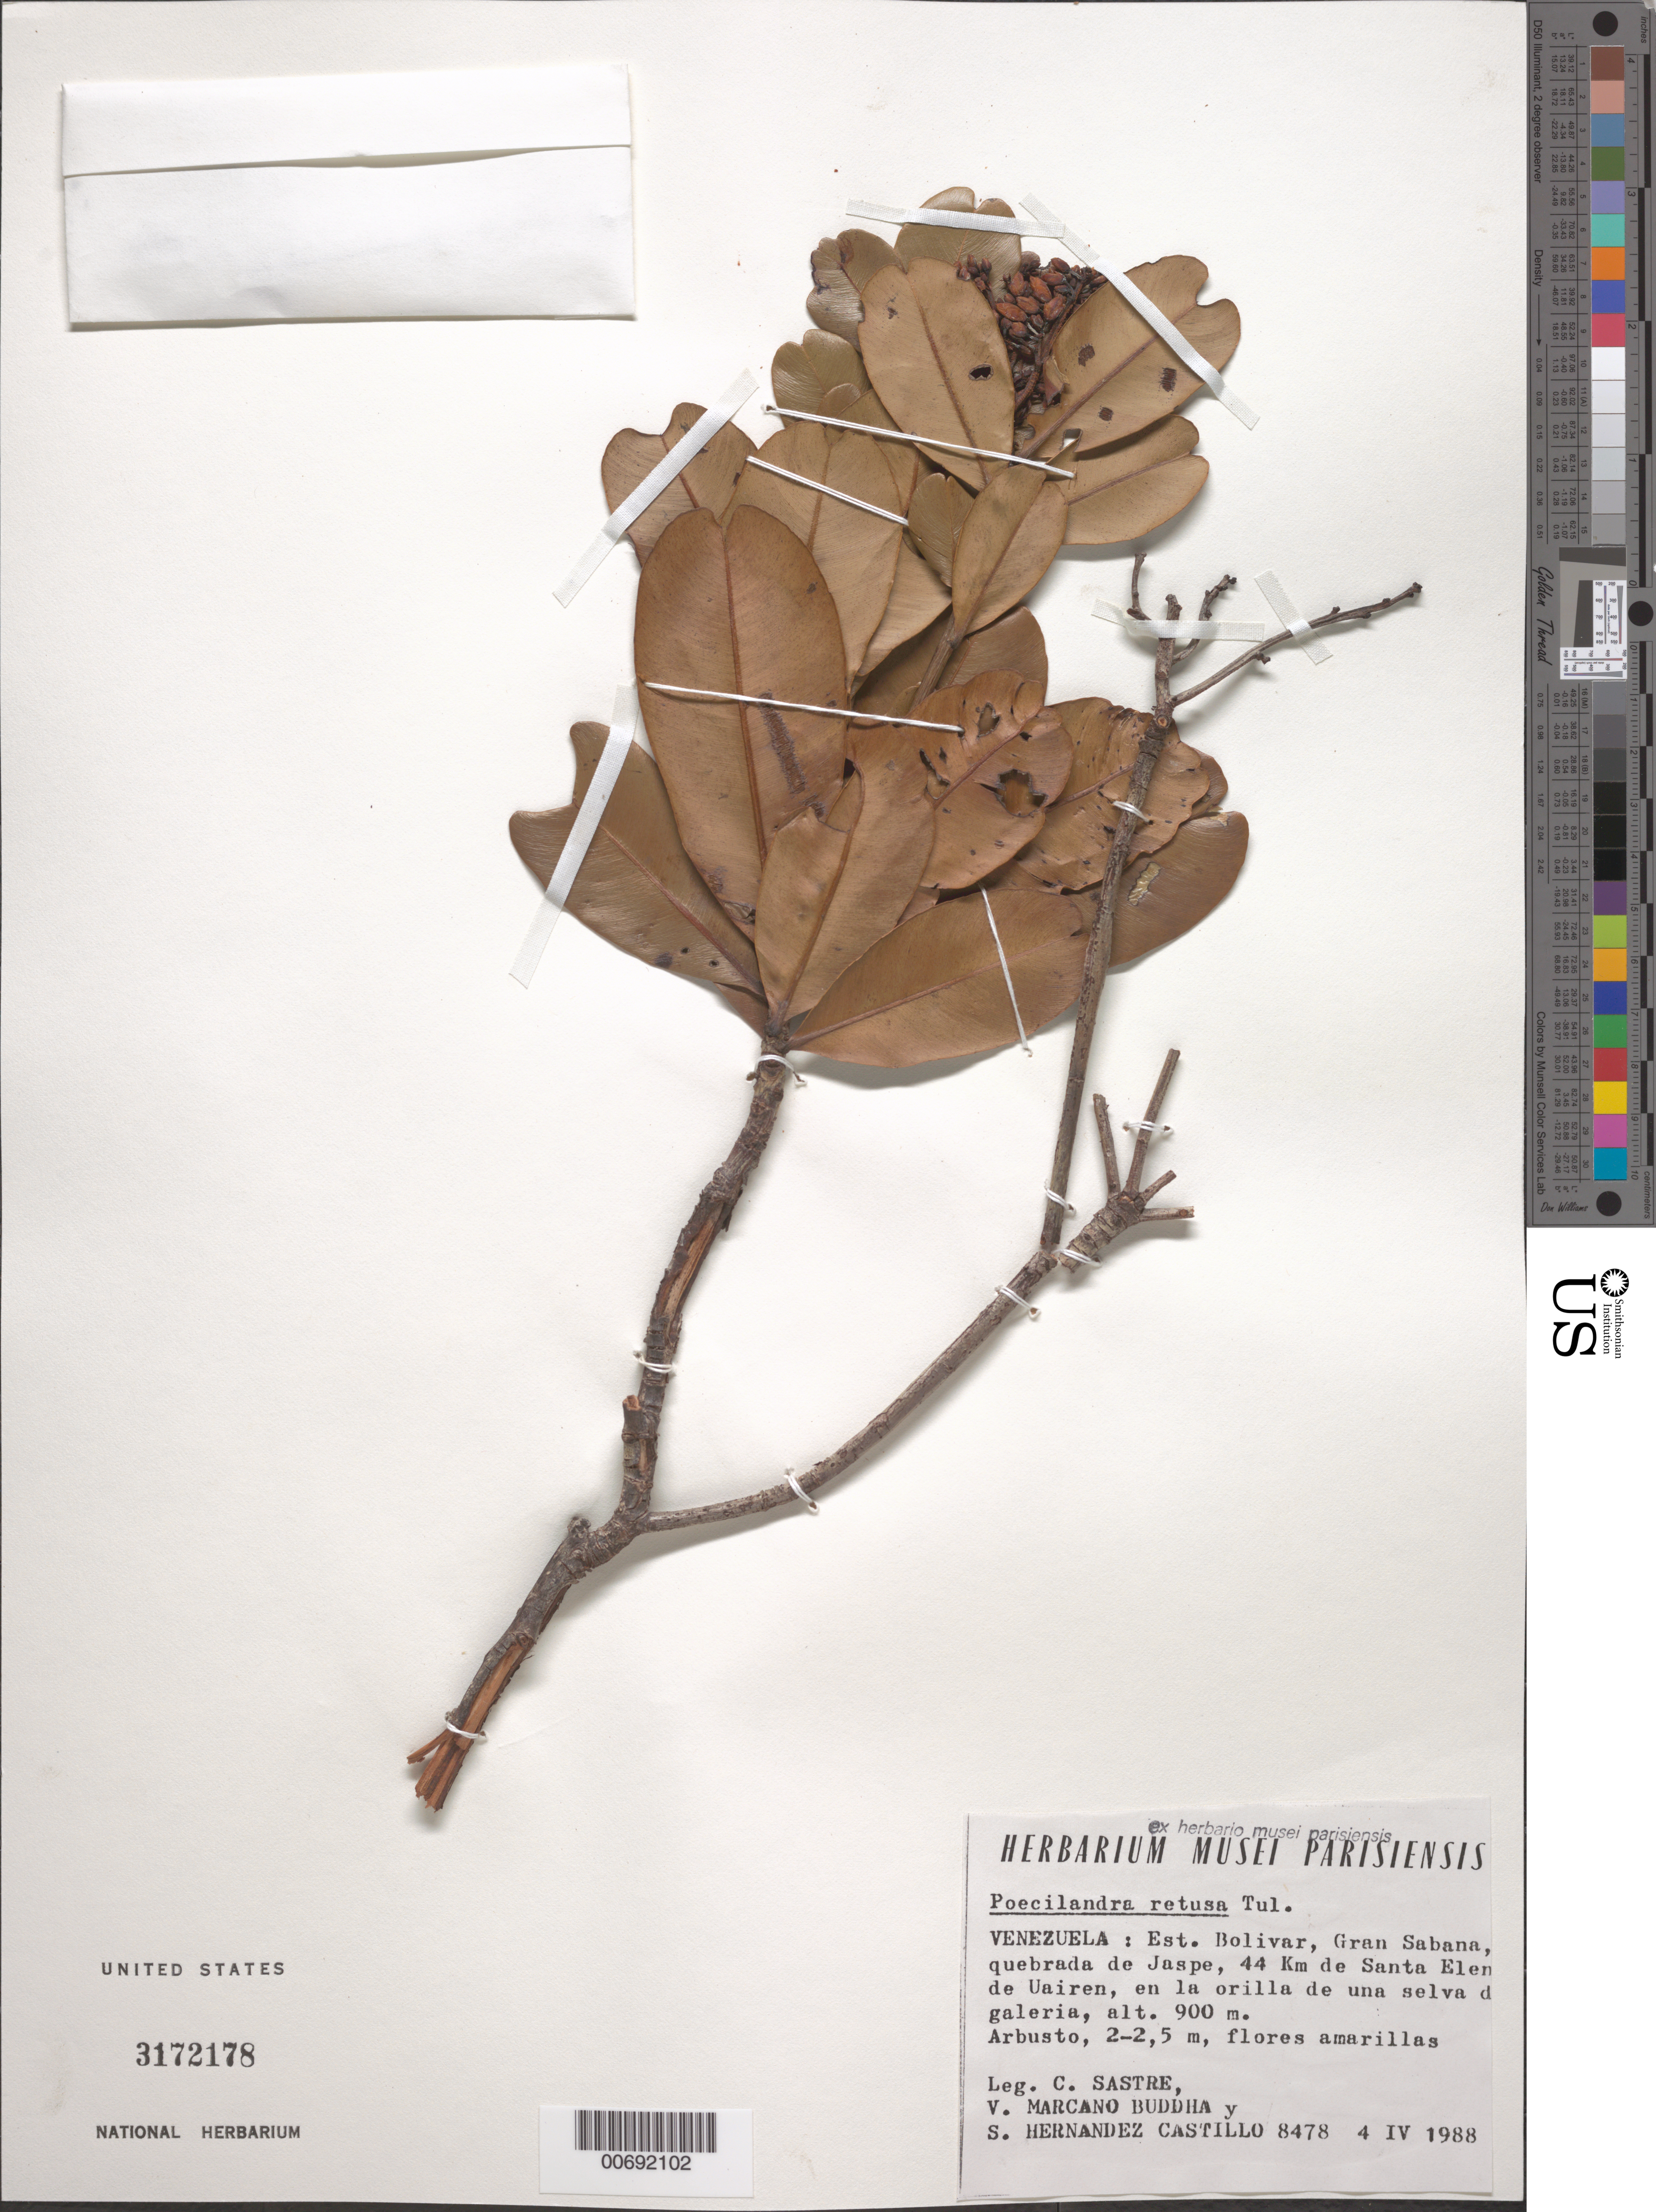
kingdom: Plantae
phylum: Tracheophyta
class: Magnoliopsida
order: Malpighiales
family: Ochnaceae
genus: Poecilandra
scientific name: Poecilandra retusa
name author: Tul.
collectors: C. H. L. Sastre et al.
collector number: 8478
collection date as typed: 4-Apr-88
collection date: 1988-04-04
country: Venezuela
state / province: Bolívar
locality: Gran Sabana, jaspe, 44 km from Santa Elena de Uairen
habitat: Edge of gallery forest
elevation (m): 900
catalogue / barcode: US 3172178